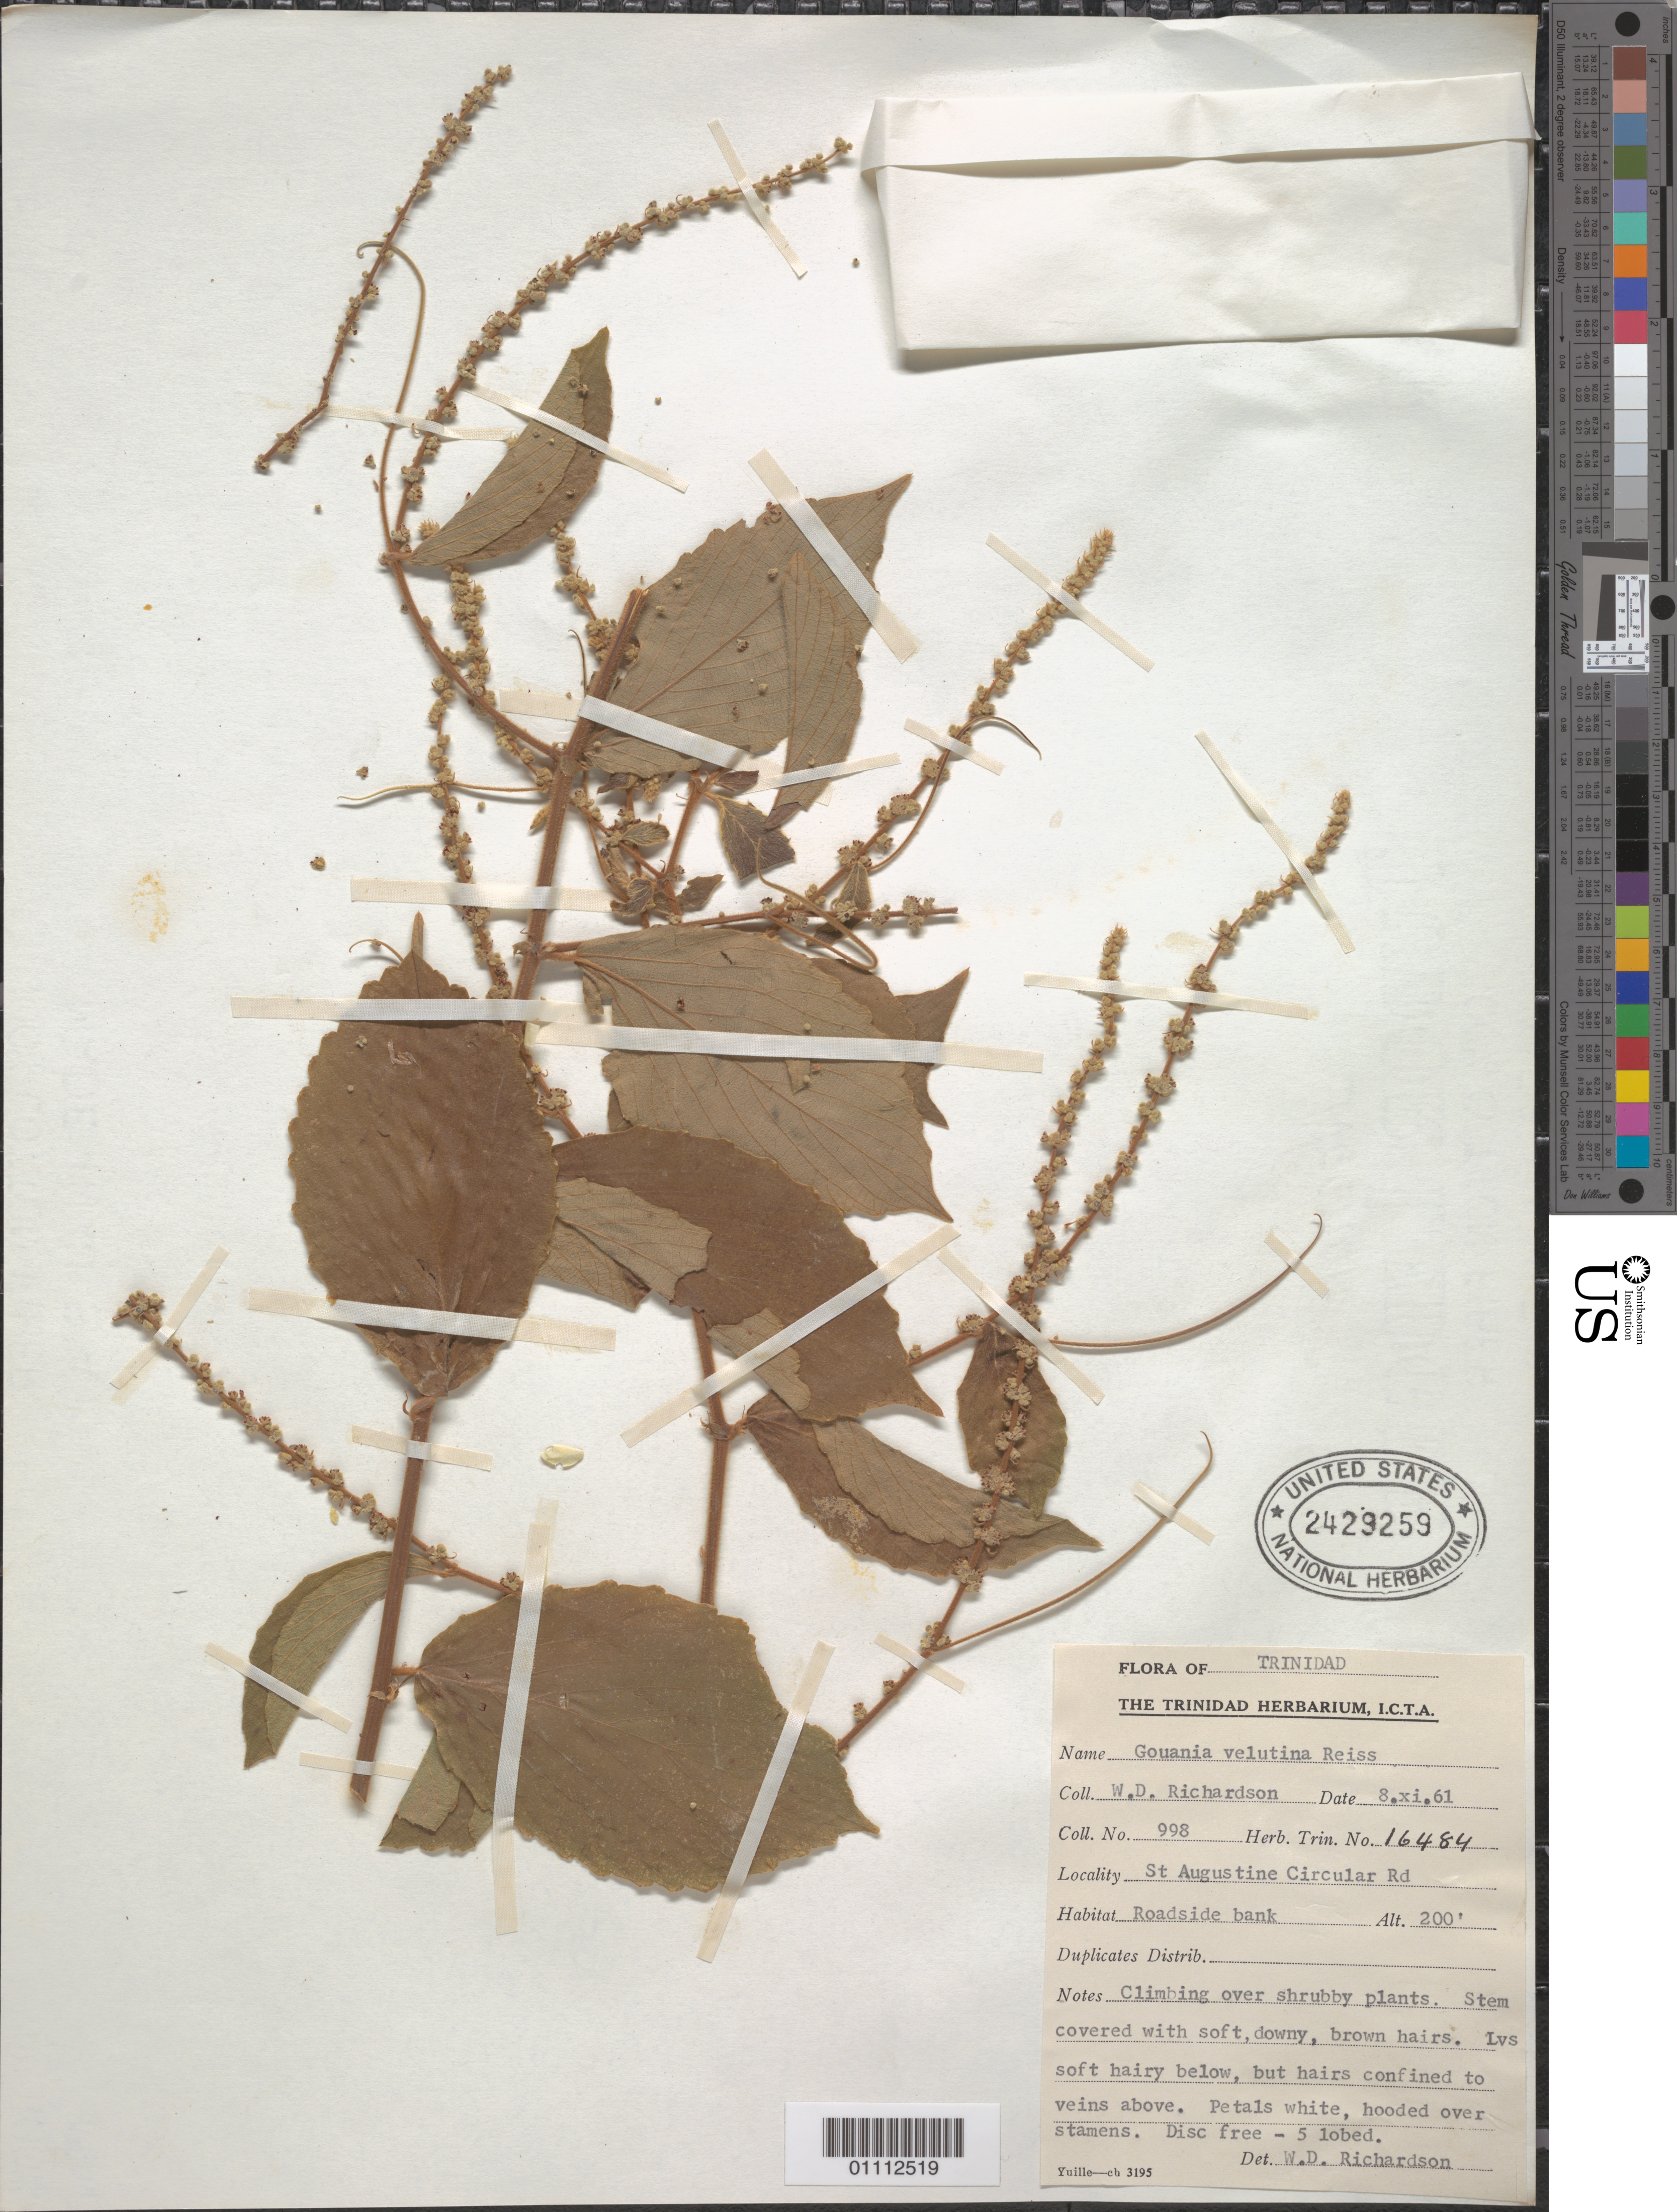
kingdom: Plantae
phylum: Tracheophyta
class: Magnoliopsida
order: Rosales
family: Rhamnaceae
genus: Gouania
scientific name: Gouania velutina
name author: Reissek in Mart.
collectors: W. D. Richardson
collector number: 998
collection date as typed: Aug 1961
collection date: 1961-08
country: Trinidad and Tobago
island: Trinidad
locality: St Augustine Circular Rd. habitat: roadside bank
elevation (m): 200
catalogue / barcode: US 2429259